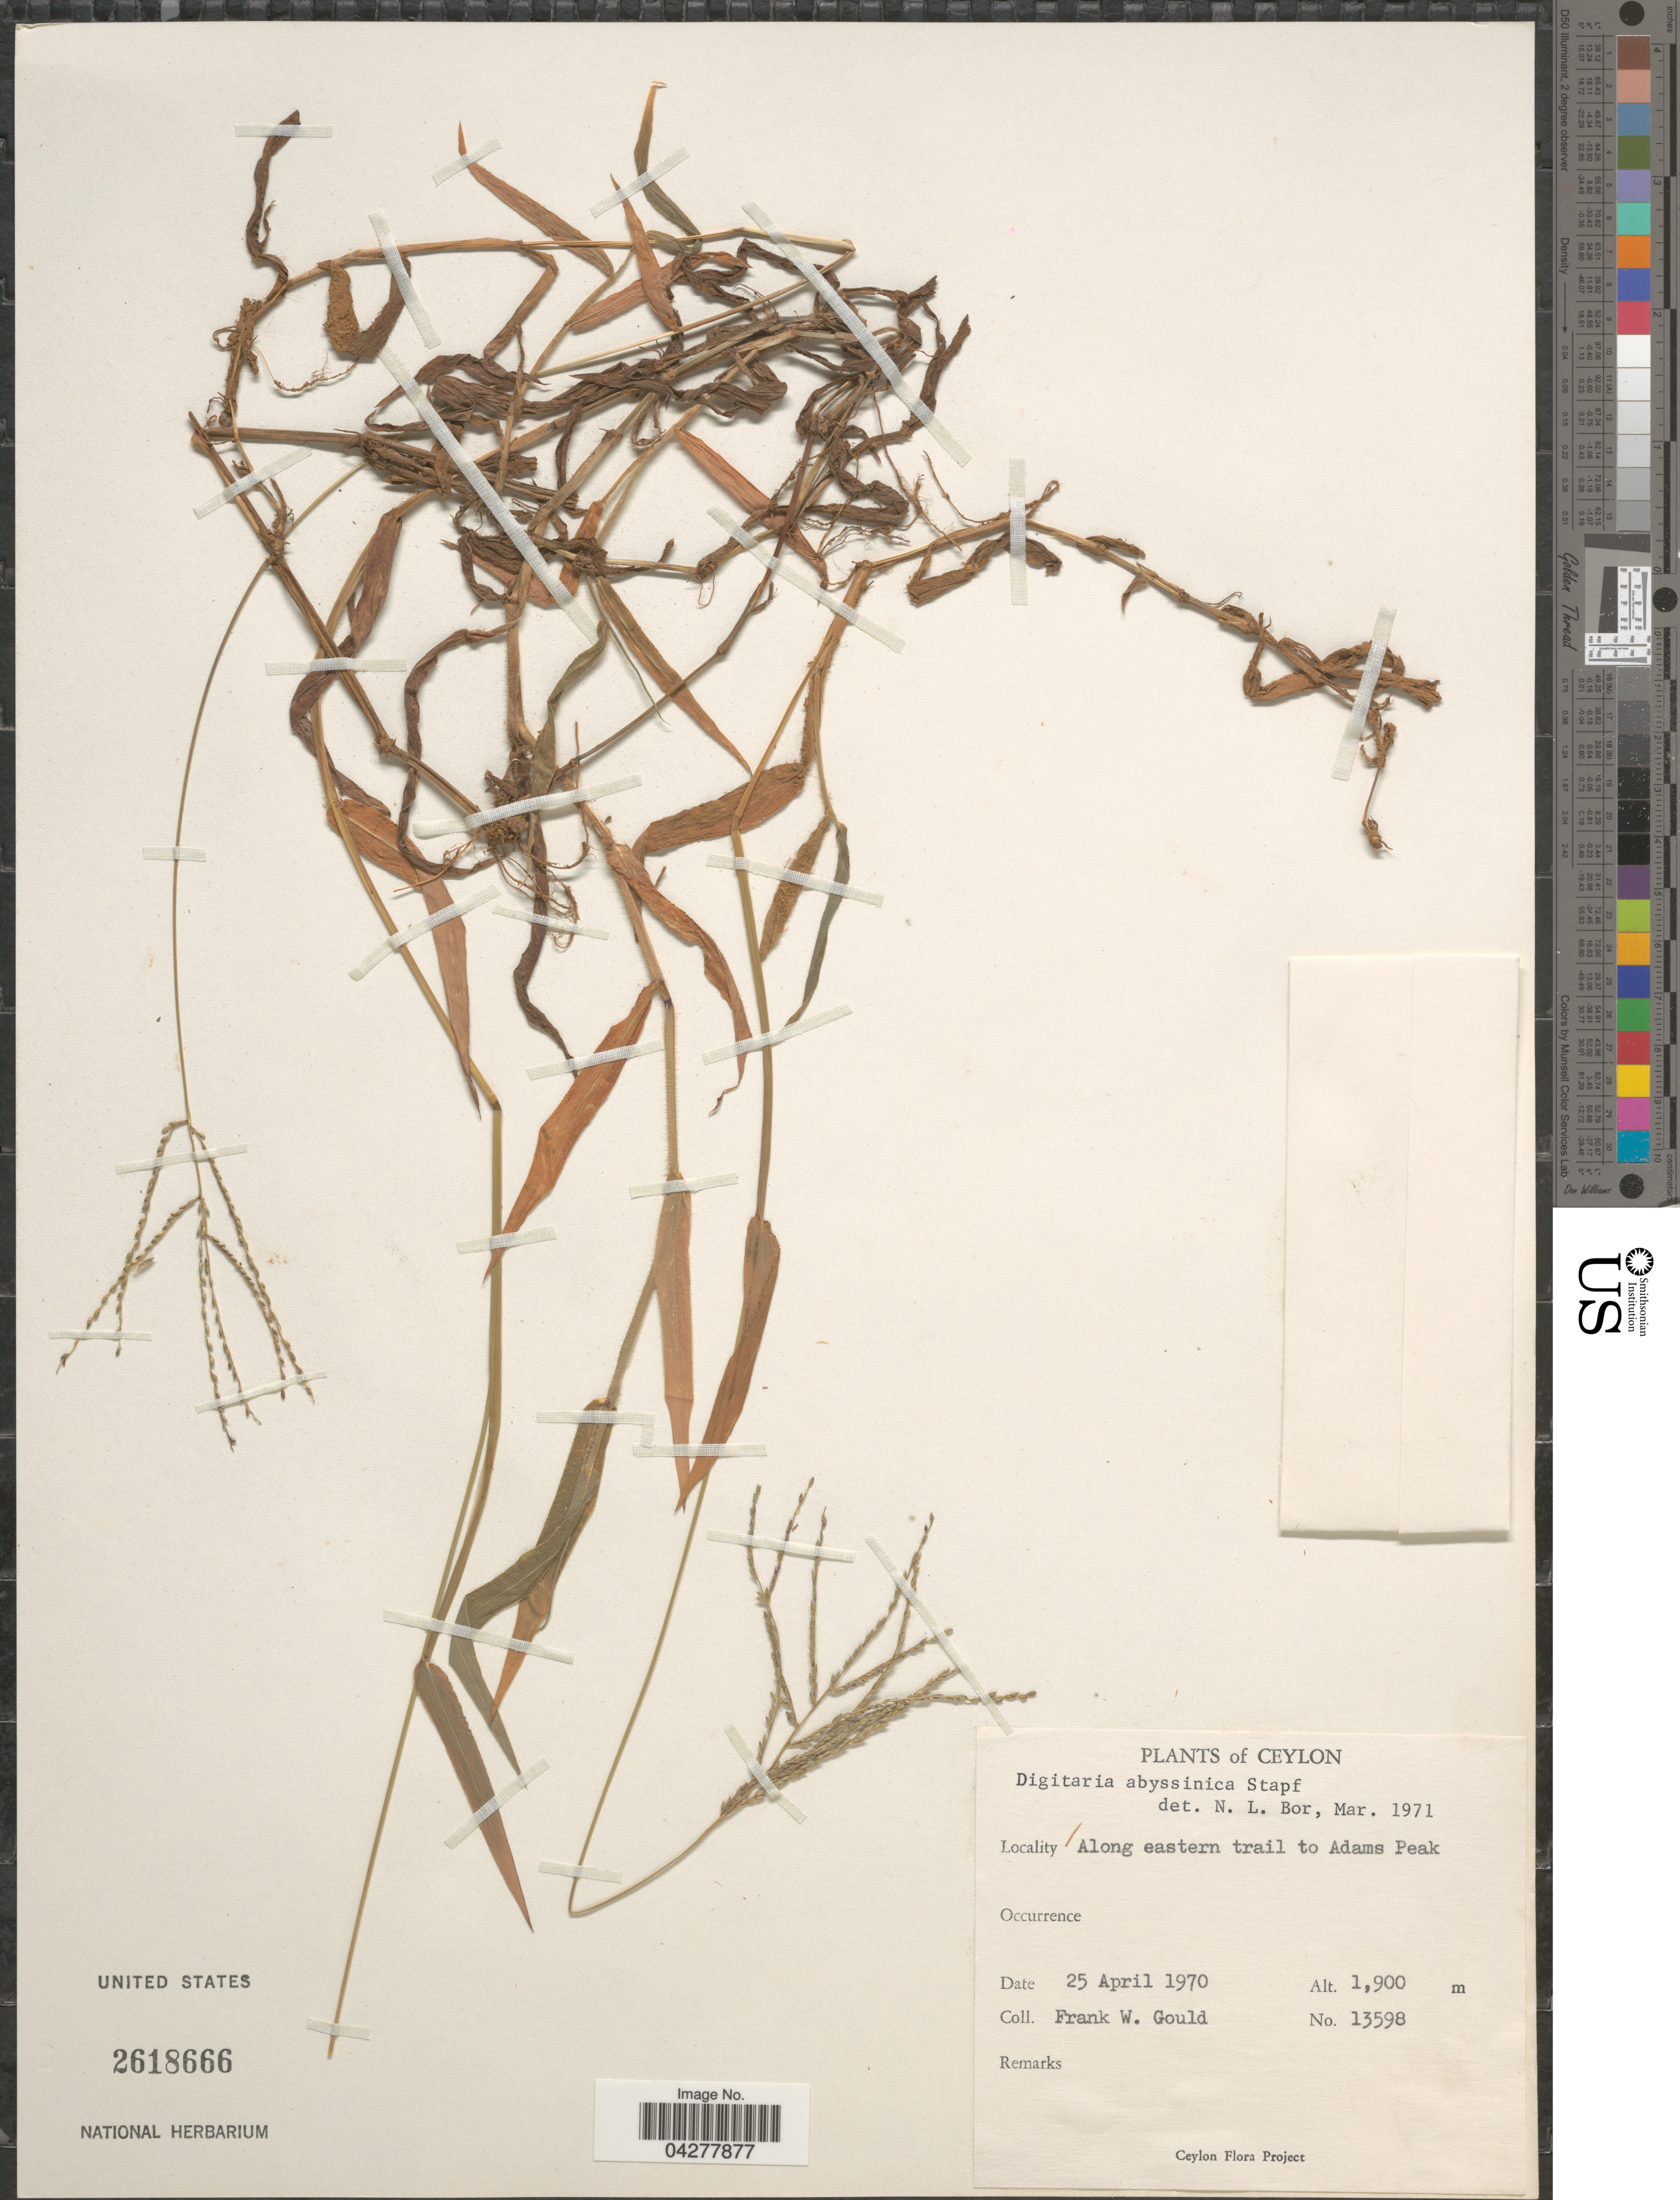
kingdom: Plantae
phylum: Tracheophyta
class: Liliopsida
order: Poales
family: Poaceae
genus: Digitaria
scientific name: Digitaria abyssinica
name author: (Hochst. ex Rich.) Stapf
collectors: F. W. Gould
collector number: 13598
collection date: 1970-04-25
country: Sri Lanka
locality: Ceylon. Along eastern trail to Adams Peak.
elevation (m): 1900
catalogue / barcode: US 2618666